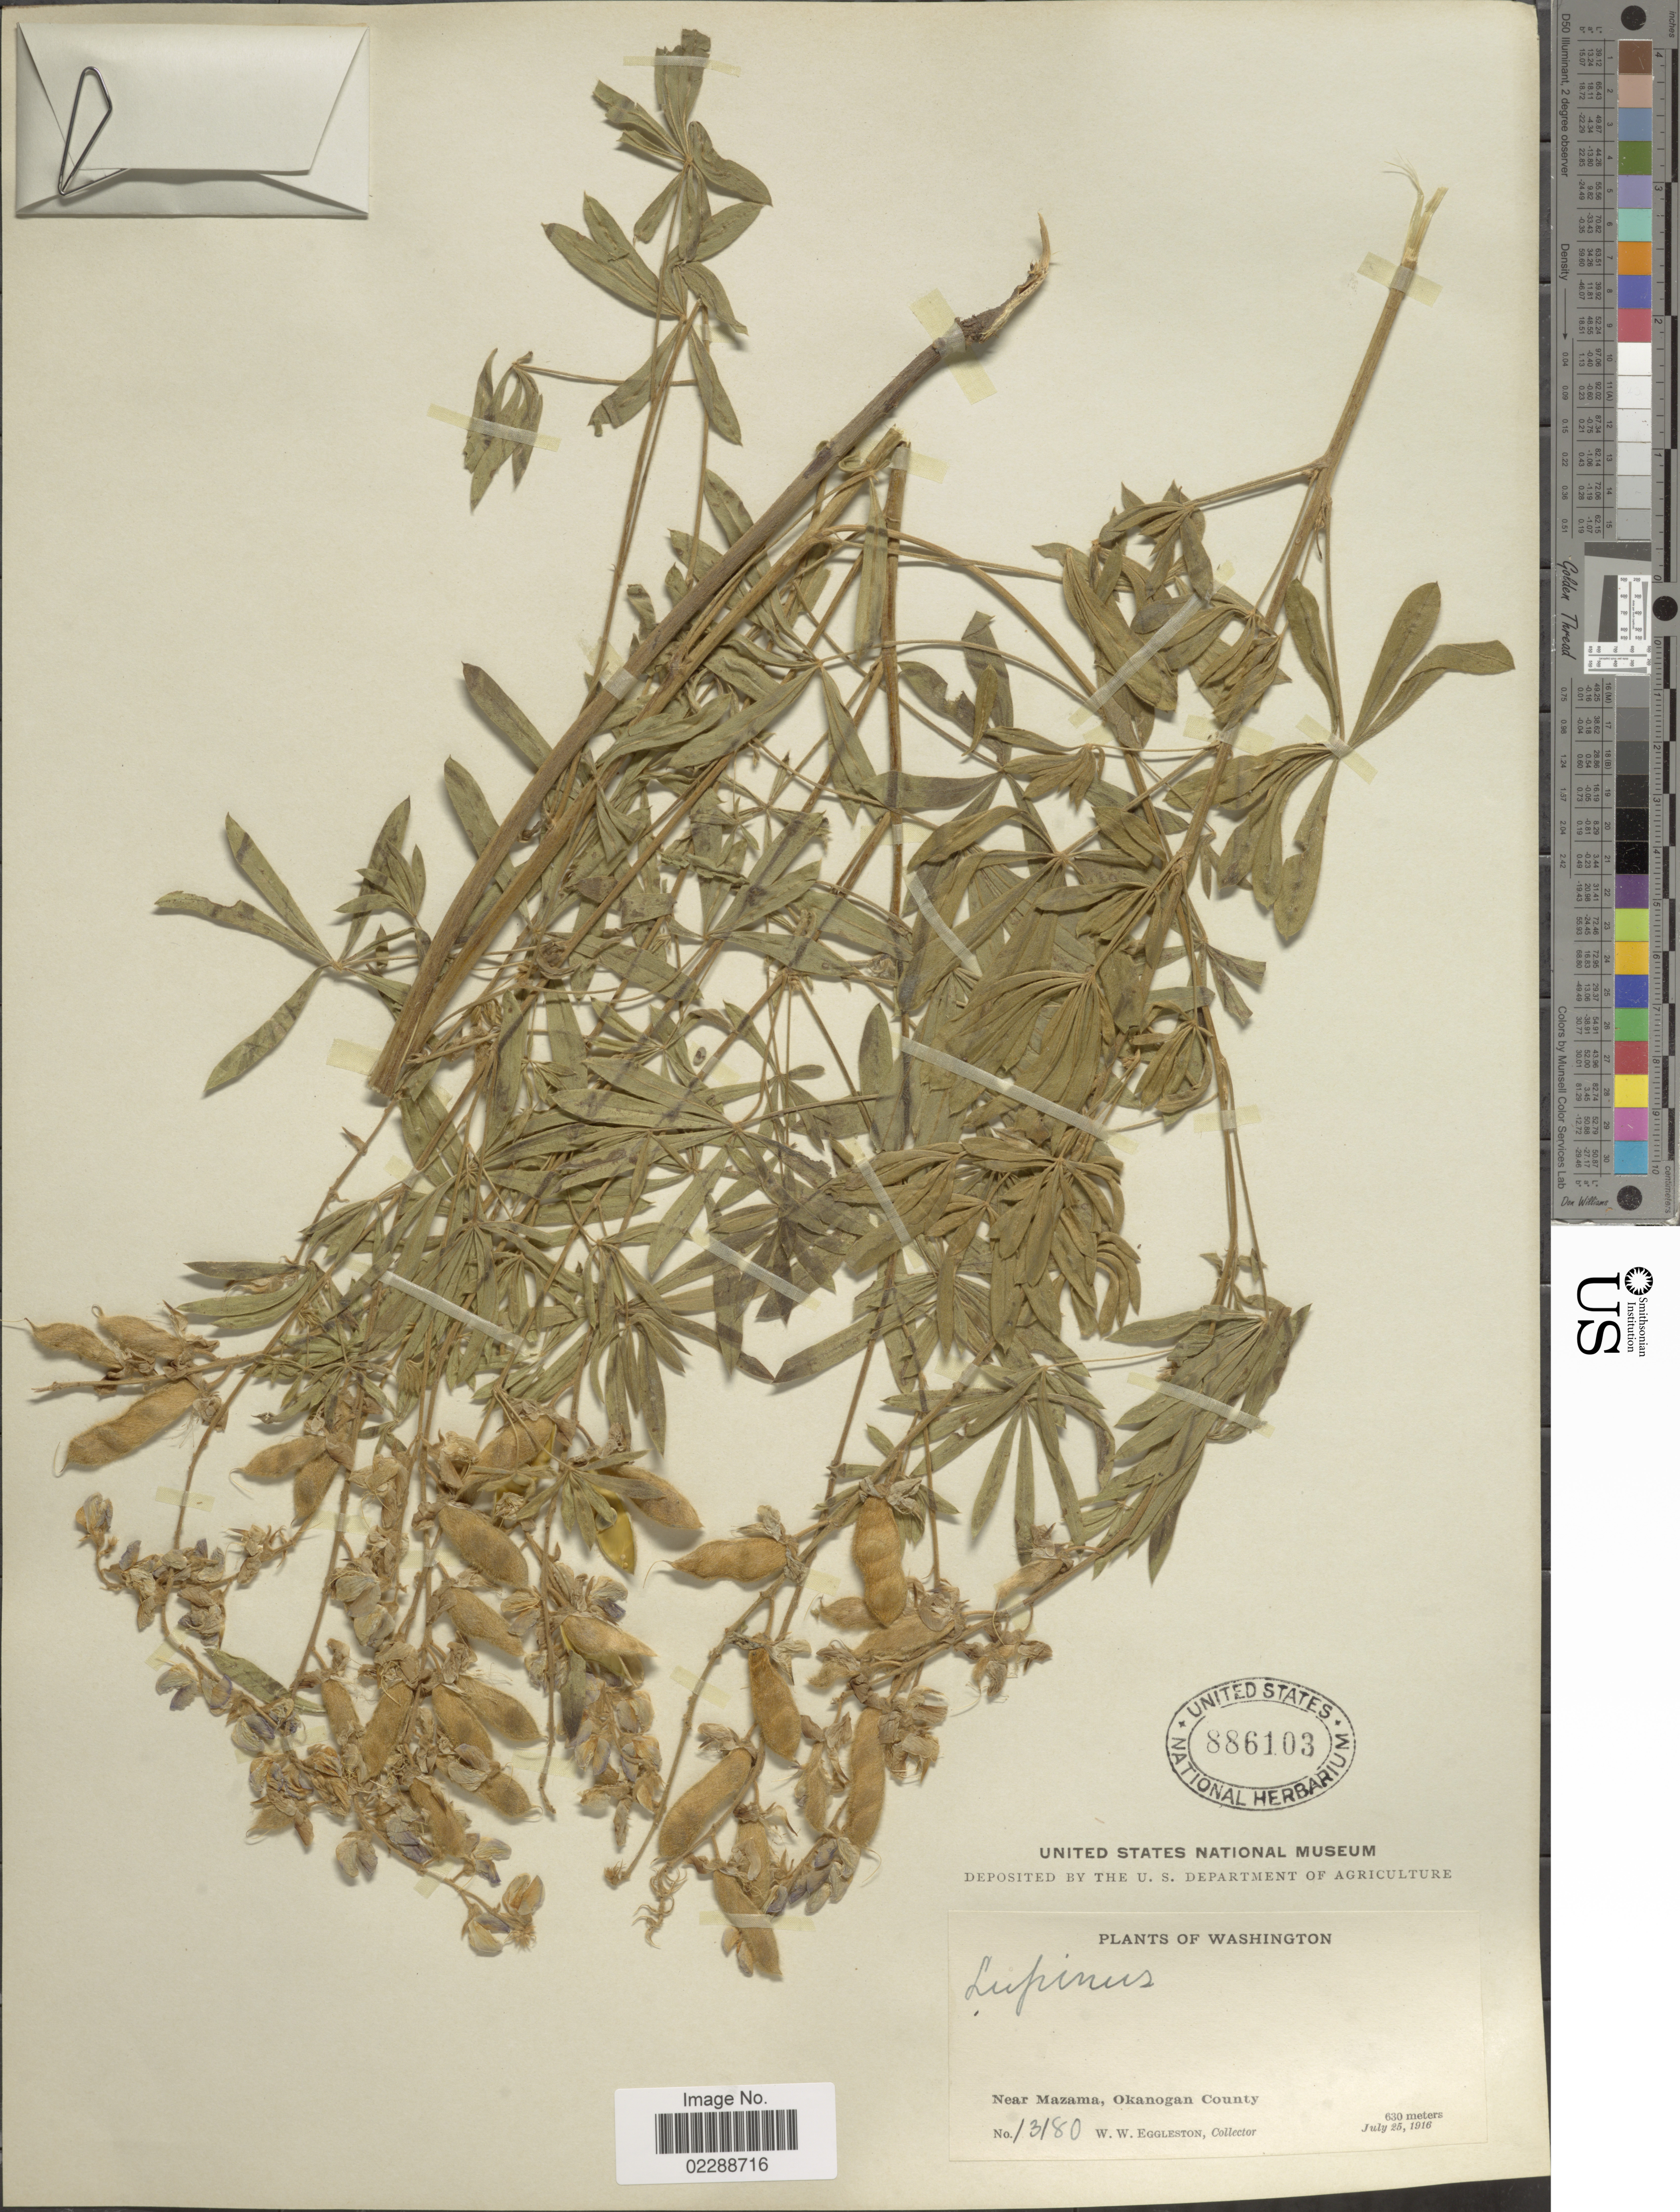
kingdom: Plantae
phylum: Tracheophyta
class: Magnoliopsida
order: Fabales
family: Fabaceae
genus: Lupinus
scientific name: Lupinus sp.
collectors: W. W. Eggleston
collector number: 13180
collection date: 1916-07-25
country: United States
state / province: Washington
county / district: Okanogan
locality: Near Mazama, Okanogan County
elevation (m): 630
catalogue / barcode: US 886103